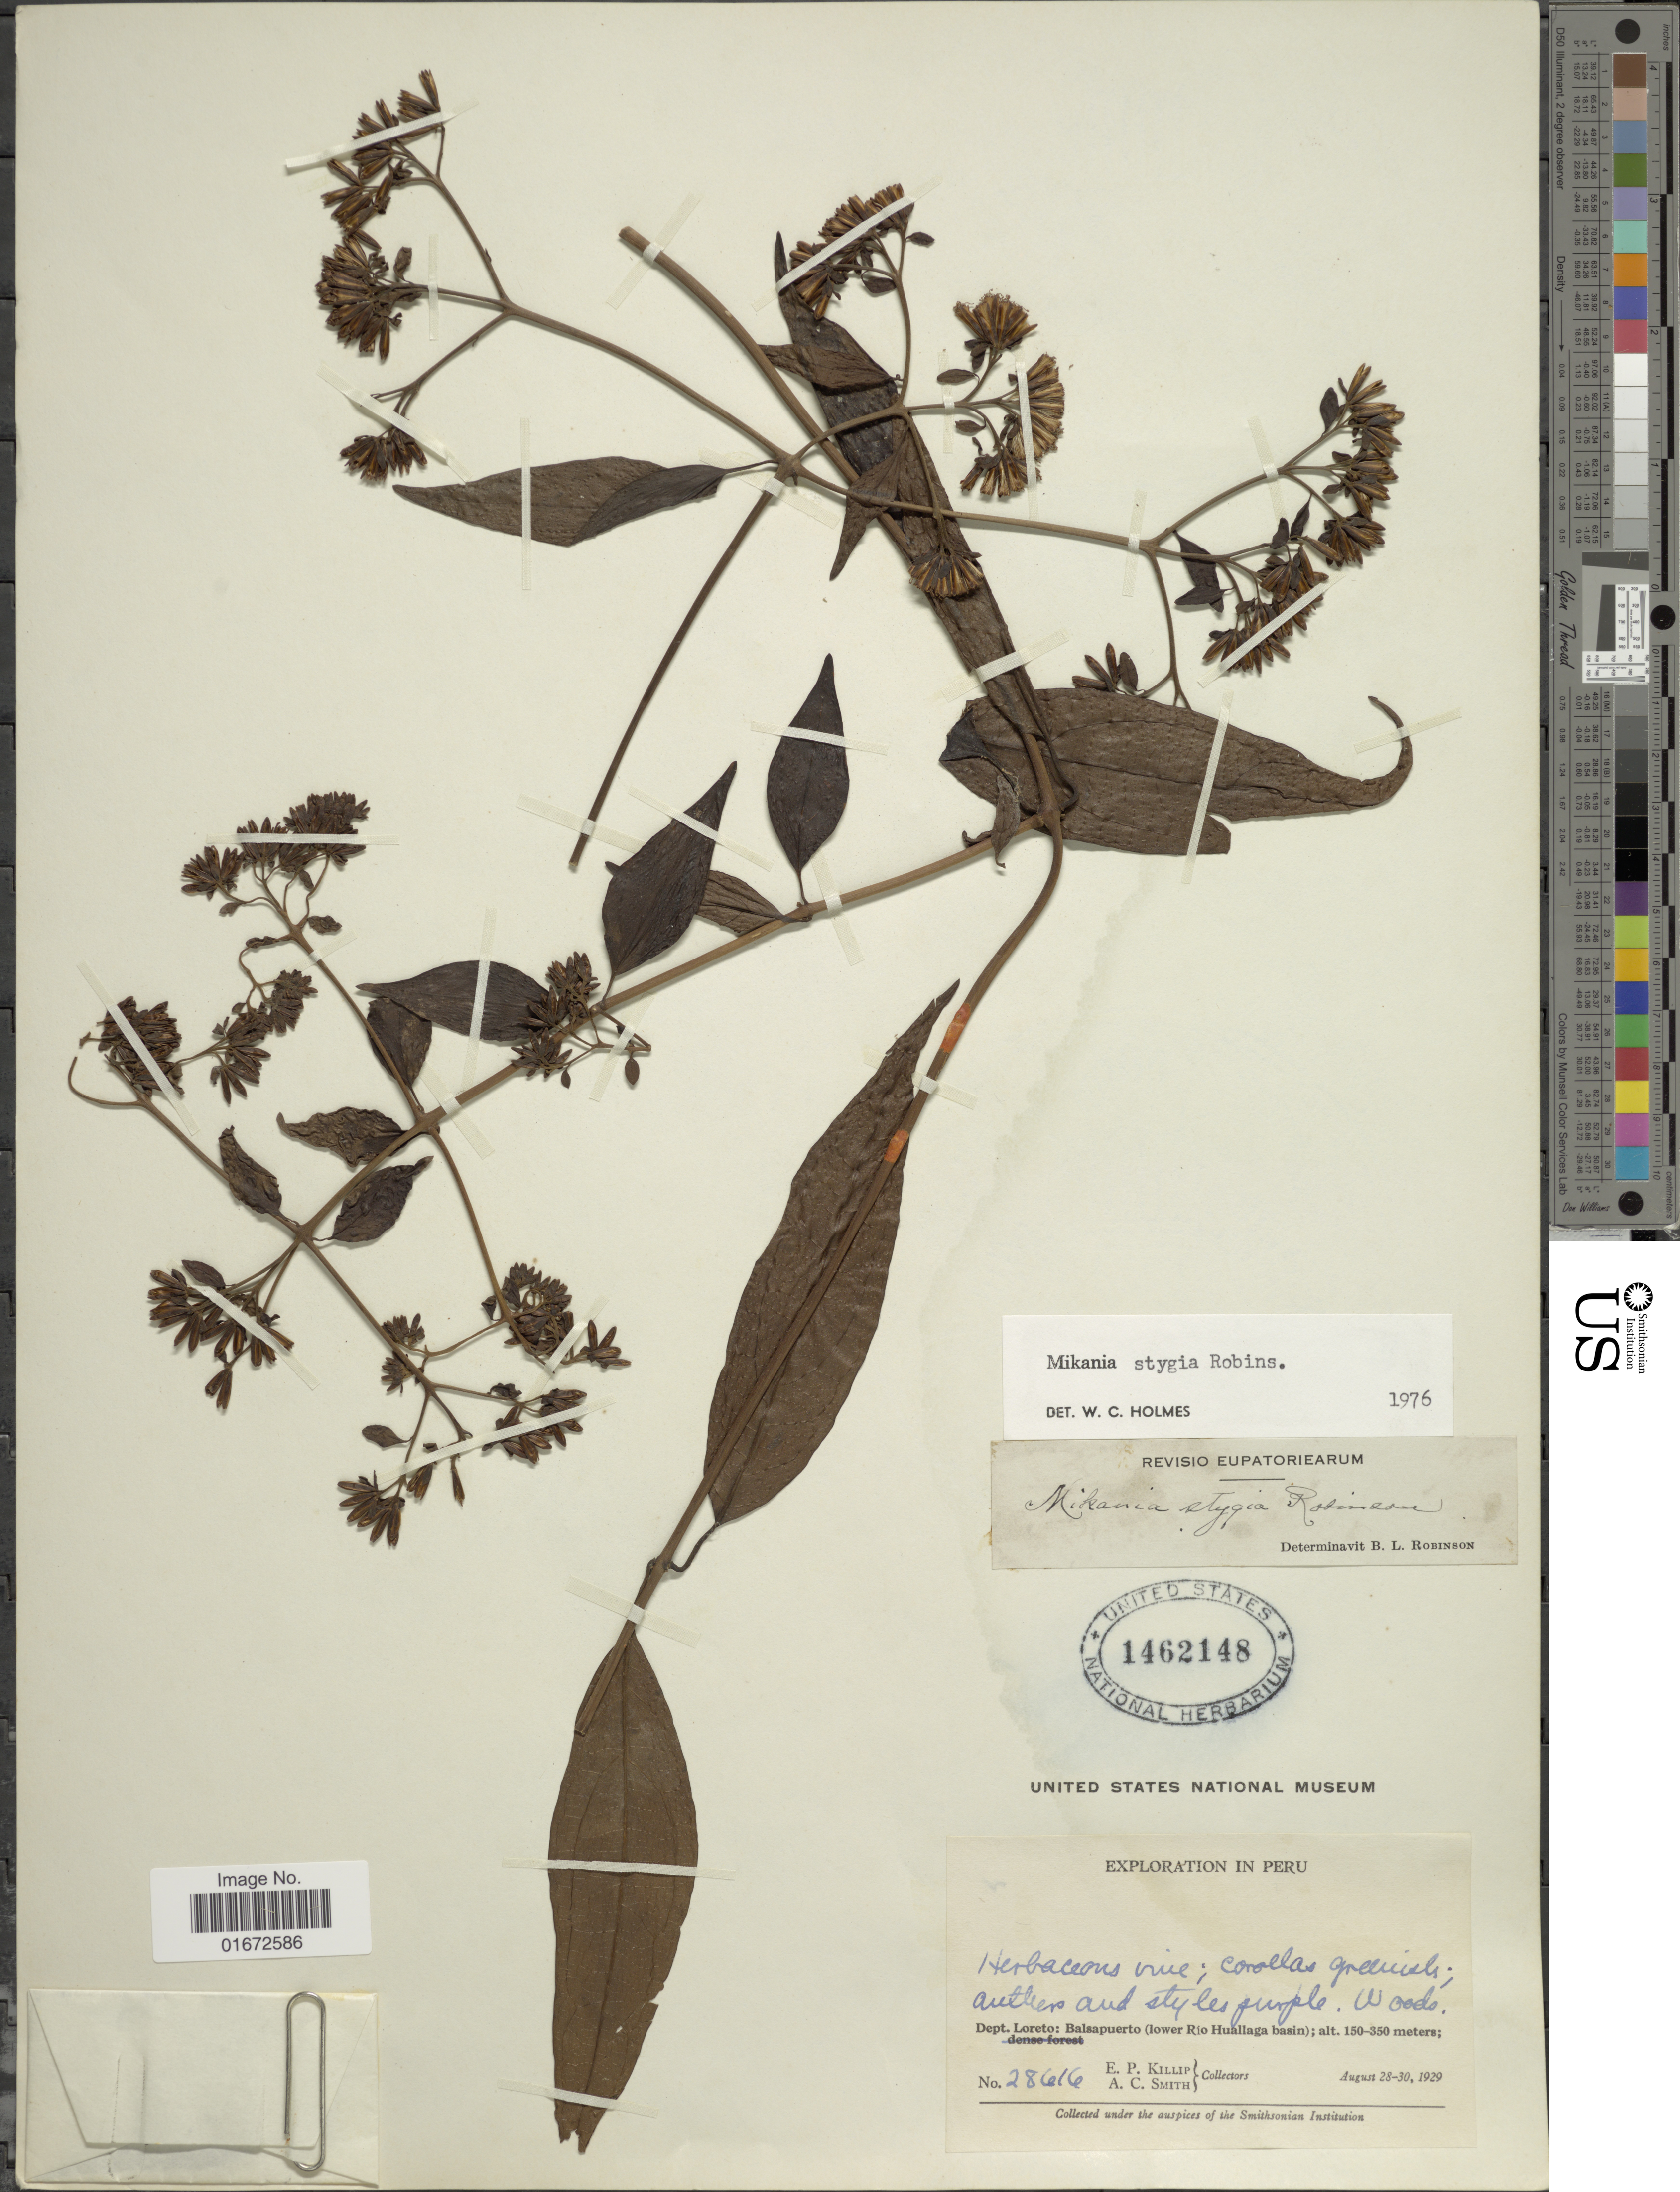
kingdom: Plantae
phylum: Tracheophyta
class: Magnoliopsida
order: Asterales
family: Asteraceae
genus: Mikania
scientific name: Mikania stygia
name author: B.L. Rob.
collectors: E. P. Killip & A. C. Smith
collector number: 28616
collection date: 1929-08-28/1929-08-30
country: Peru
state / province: Loreto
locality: Dept. Loreto: Balsapuerto (lower Rio Huallaga basin)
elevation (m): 150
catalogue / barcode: US 1462148